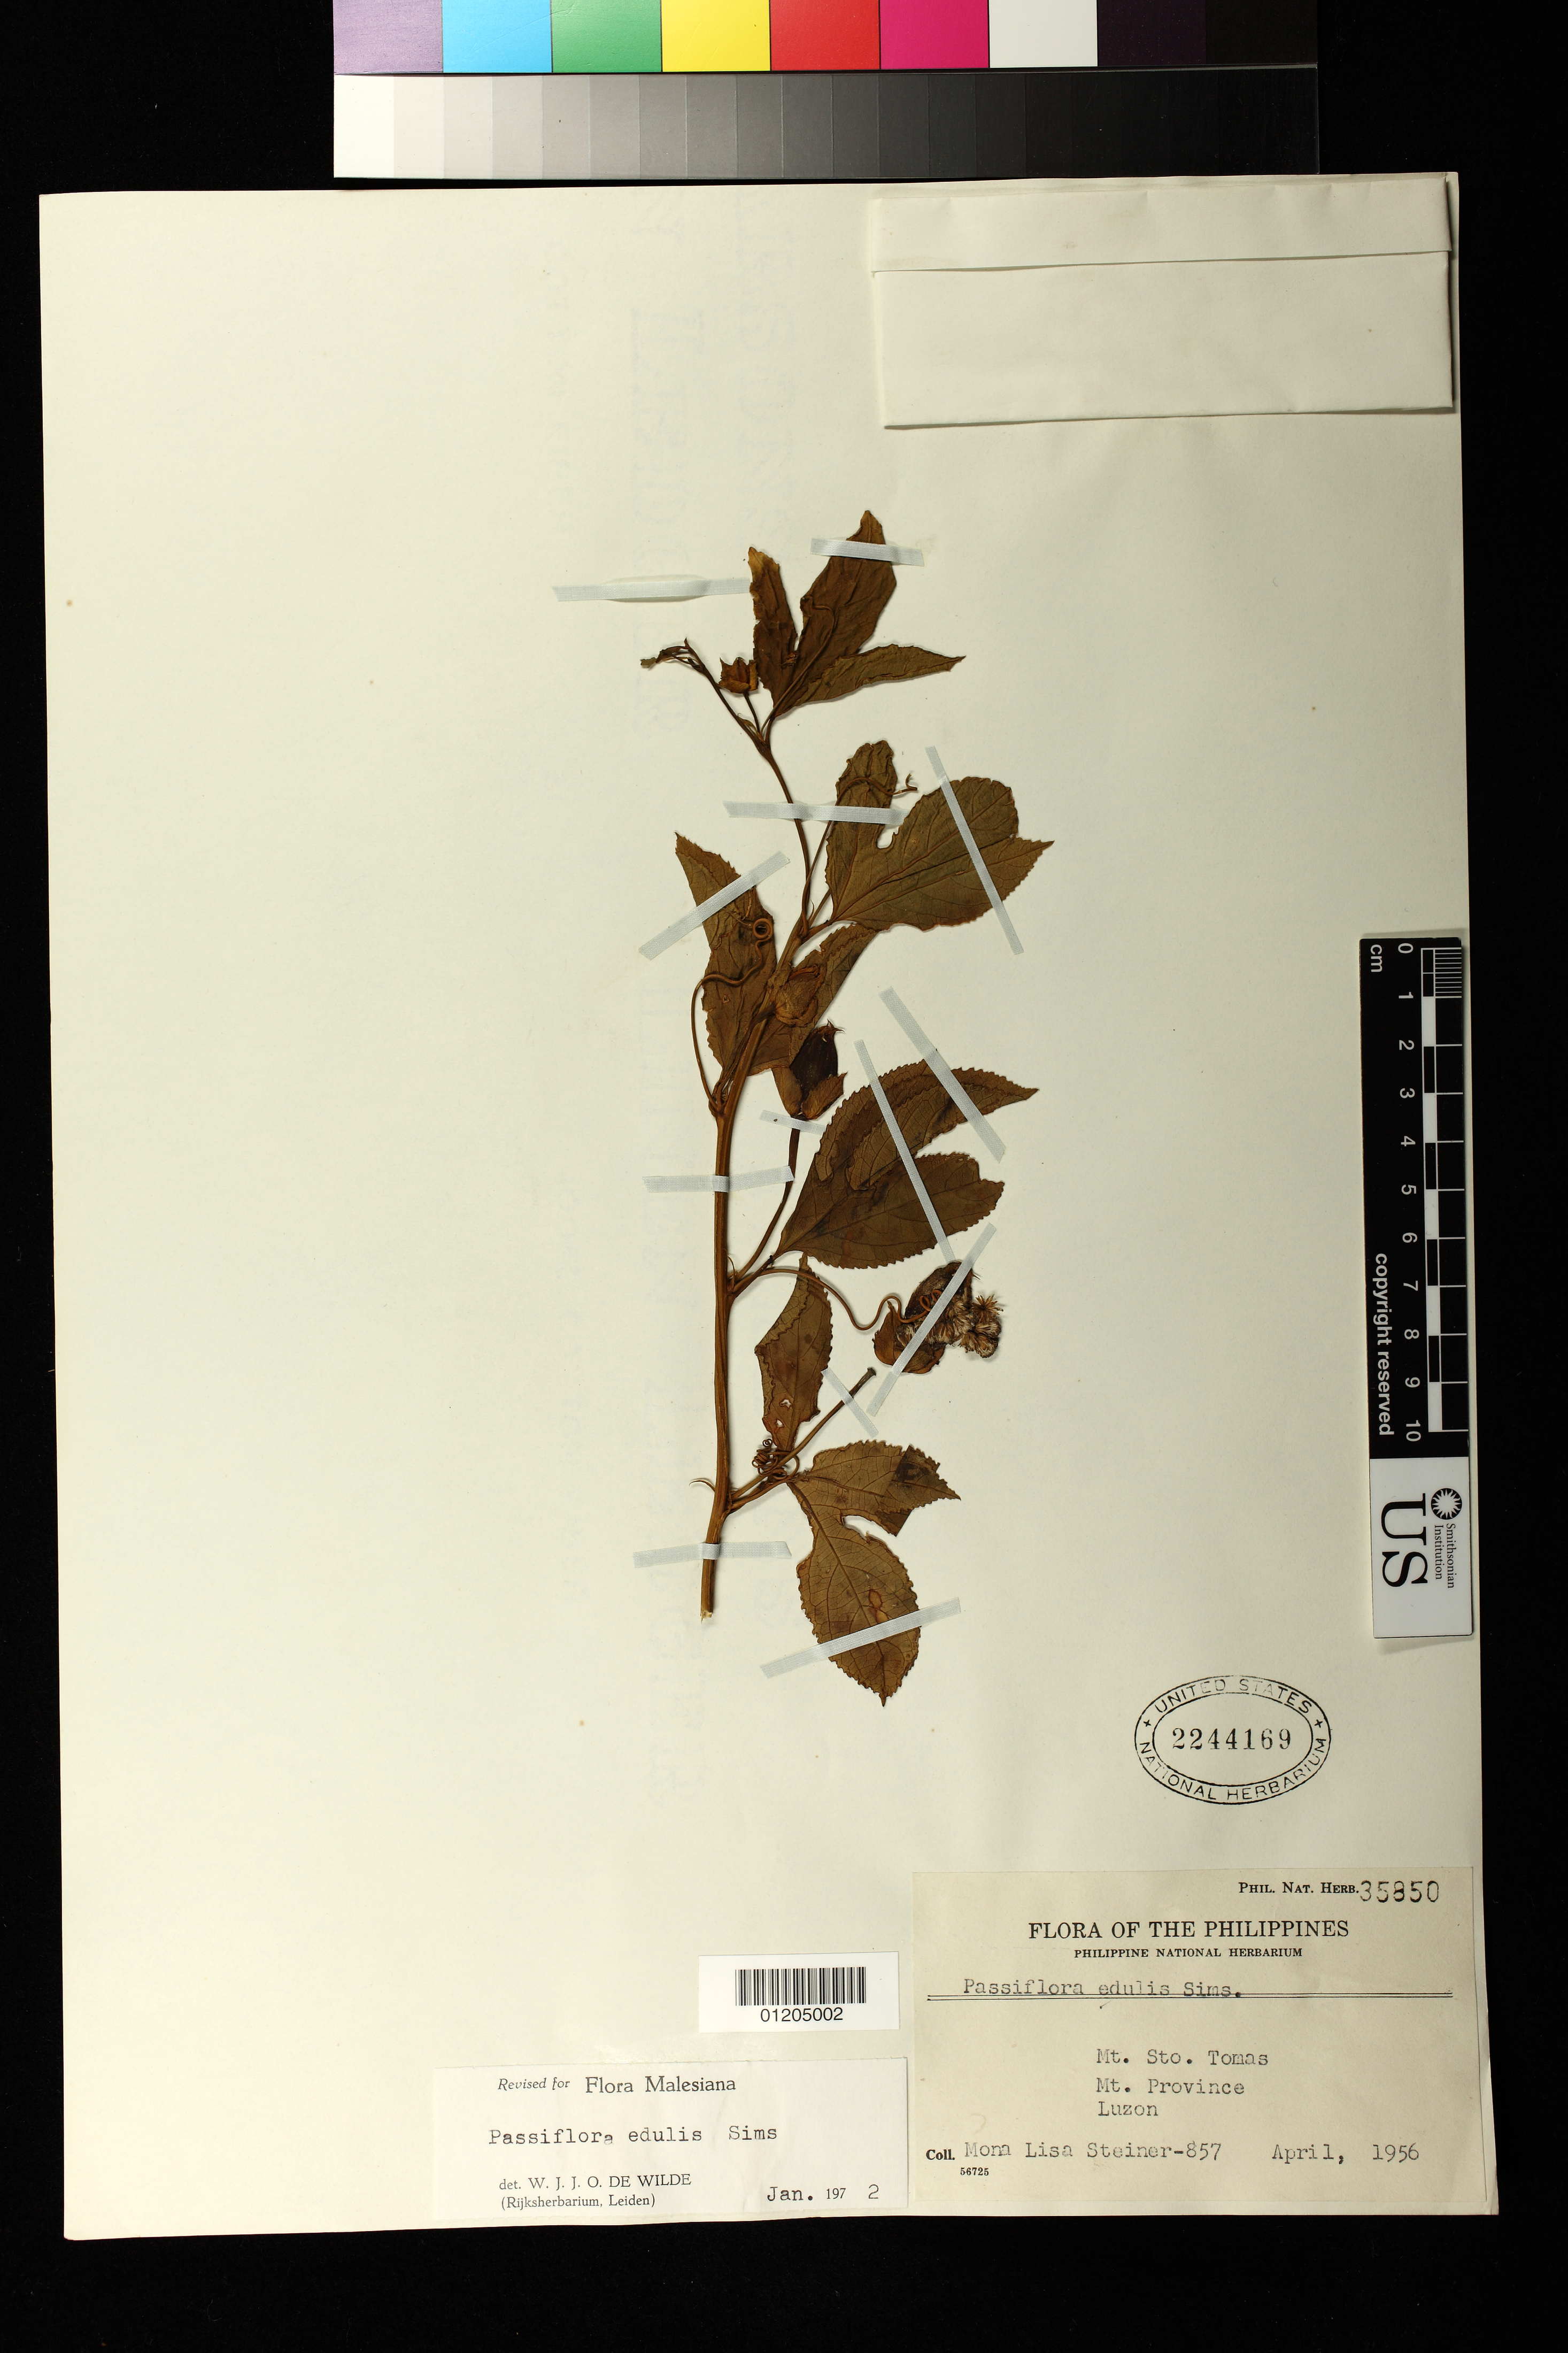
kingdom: Plantae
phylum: Tracheophyta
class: Magnoliopsida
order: Malpighiales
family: Passifloraceae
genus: Passiflora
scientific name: Passiflora edulis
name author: Sims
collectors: M. Steiner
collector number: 857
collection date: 1956-04-01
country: Philippines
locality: Mt. Sto. Tomas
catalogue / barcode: US 2244169